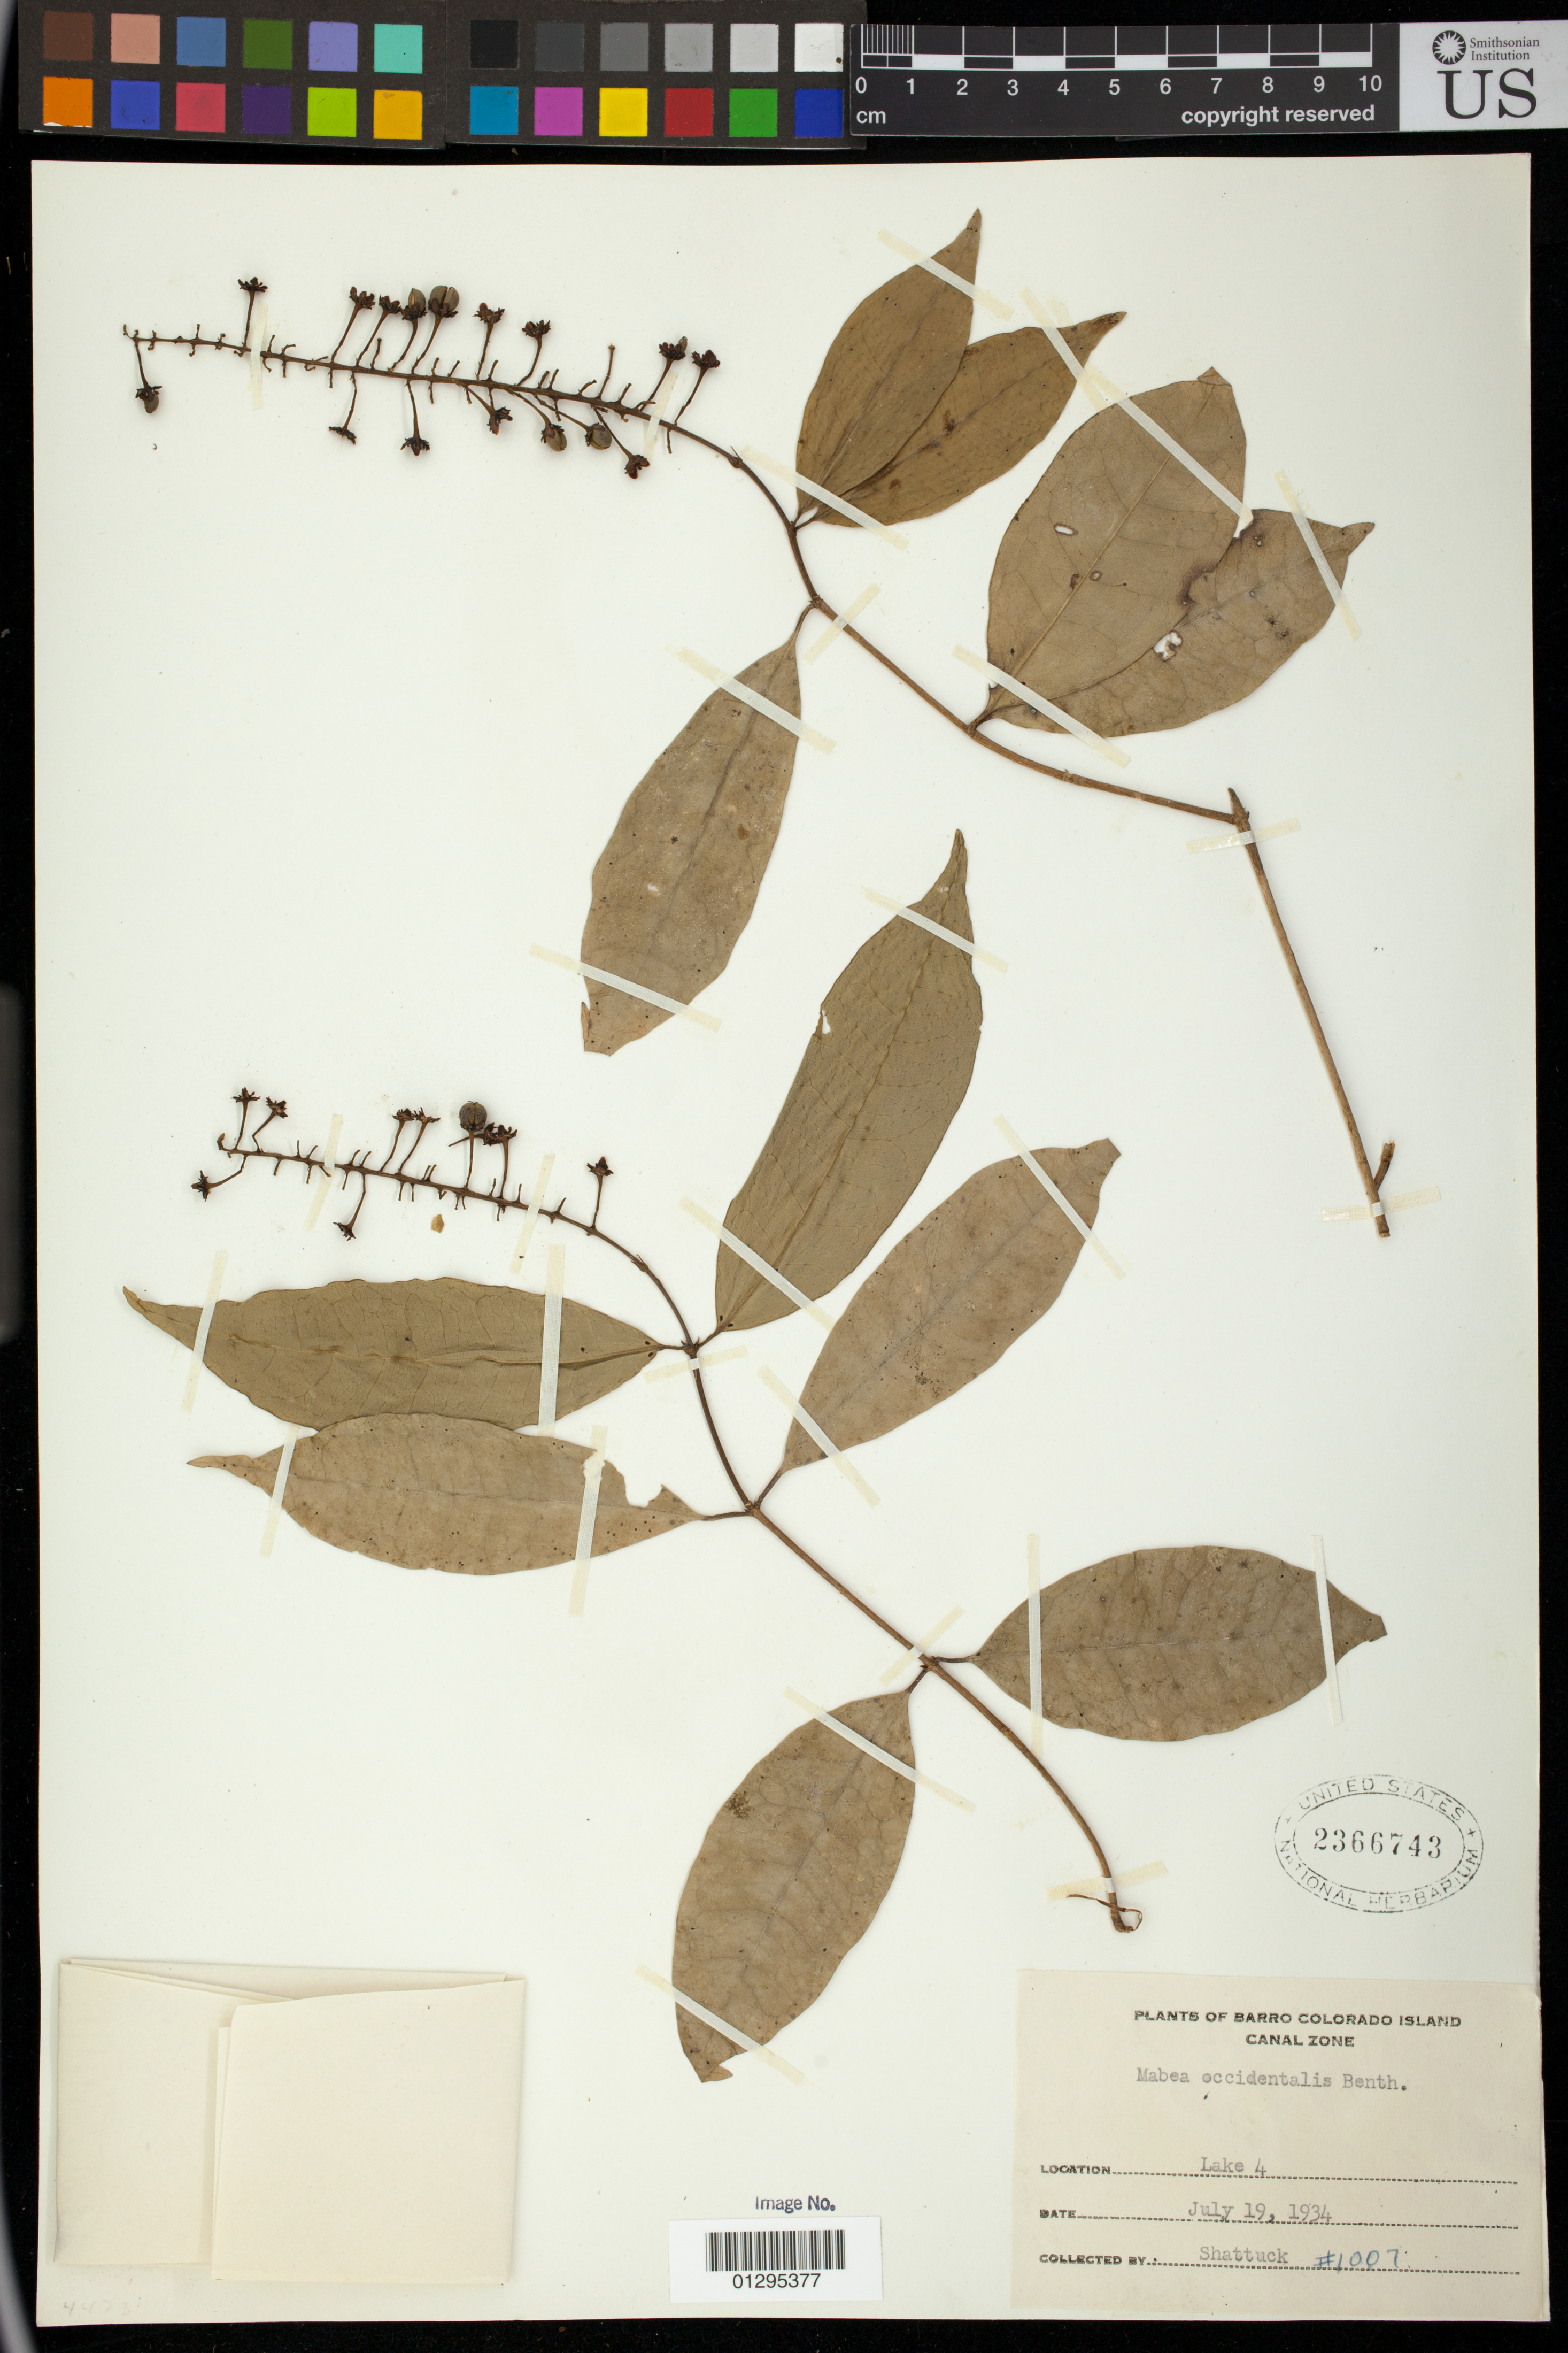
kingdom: Plantae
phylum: Tracheophyta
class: Magnoliopsida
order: Malpighiales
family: Malpighiaceae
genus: Bunchosia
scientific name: Bunchosia sp.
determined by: Londoño-Echeverri, Y.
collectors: O. Shattuck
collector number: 1007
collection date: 1934-07-19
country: Panama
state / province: Panamá Oeste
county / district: Canal Zone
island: Barro Colorado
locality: Barro Colorado Island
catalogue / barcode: US 2366743